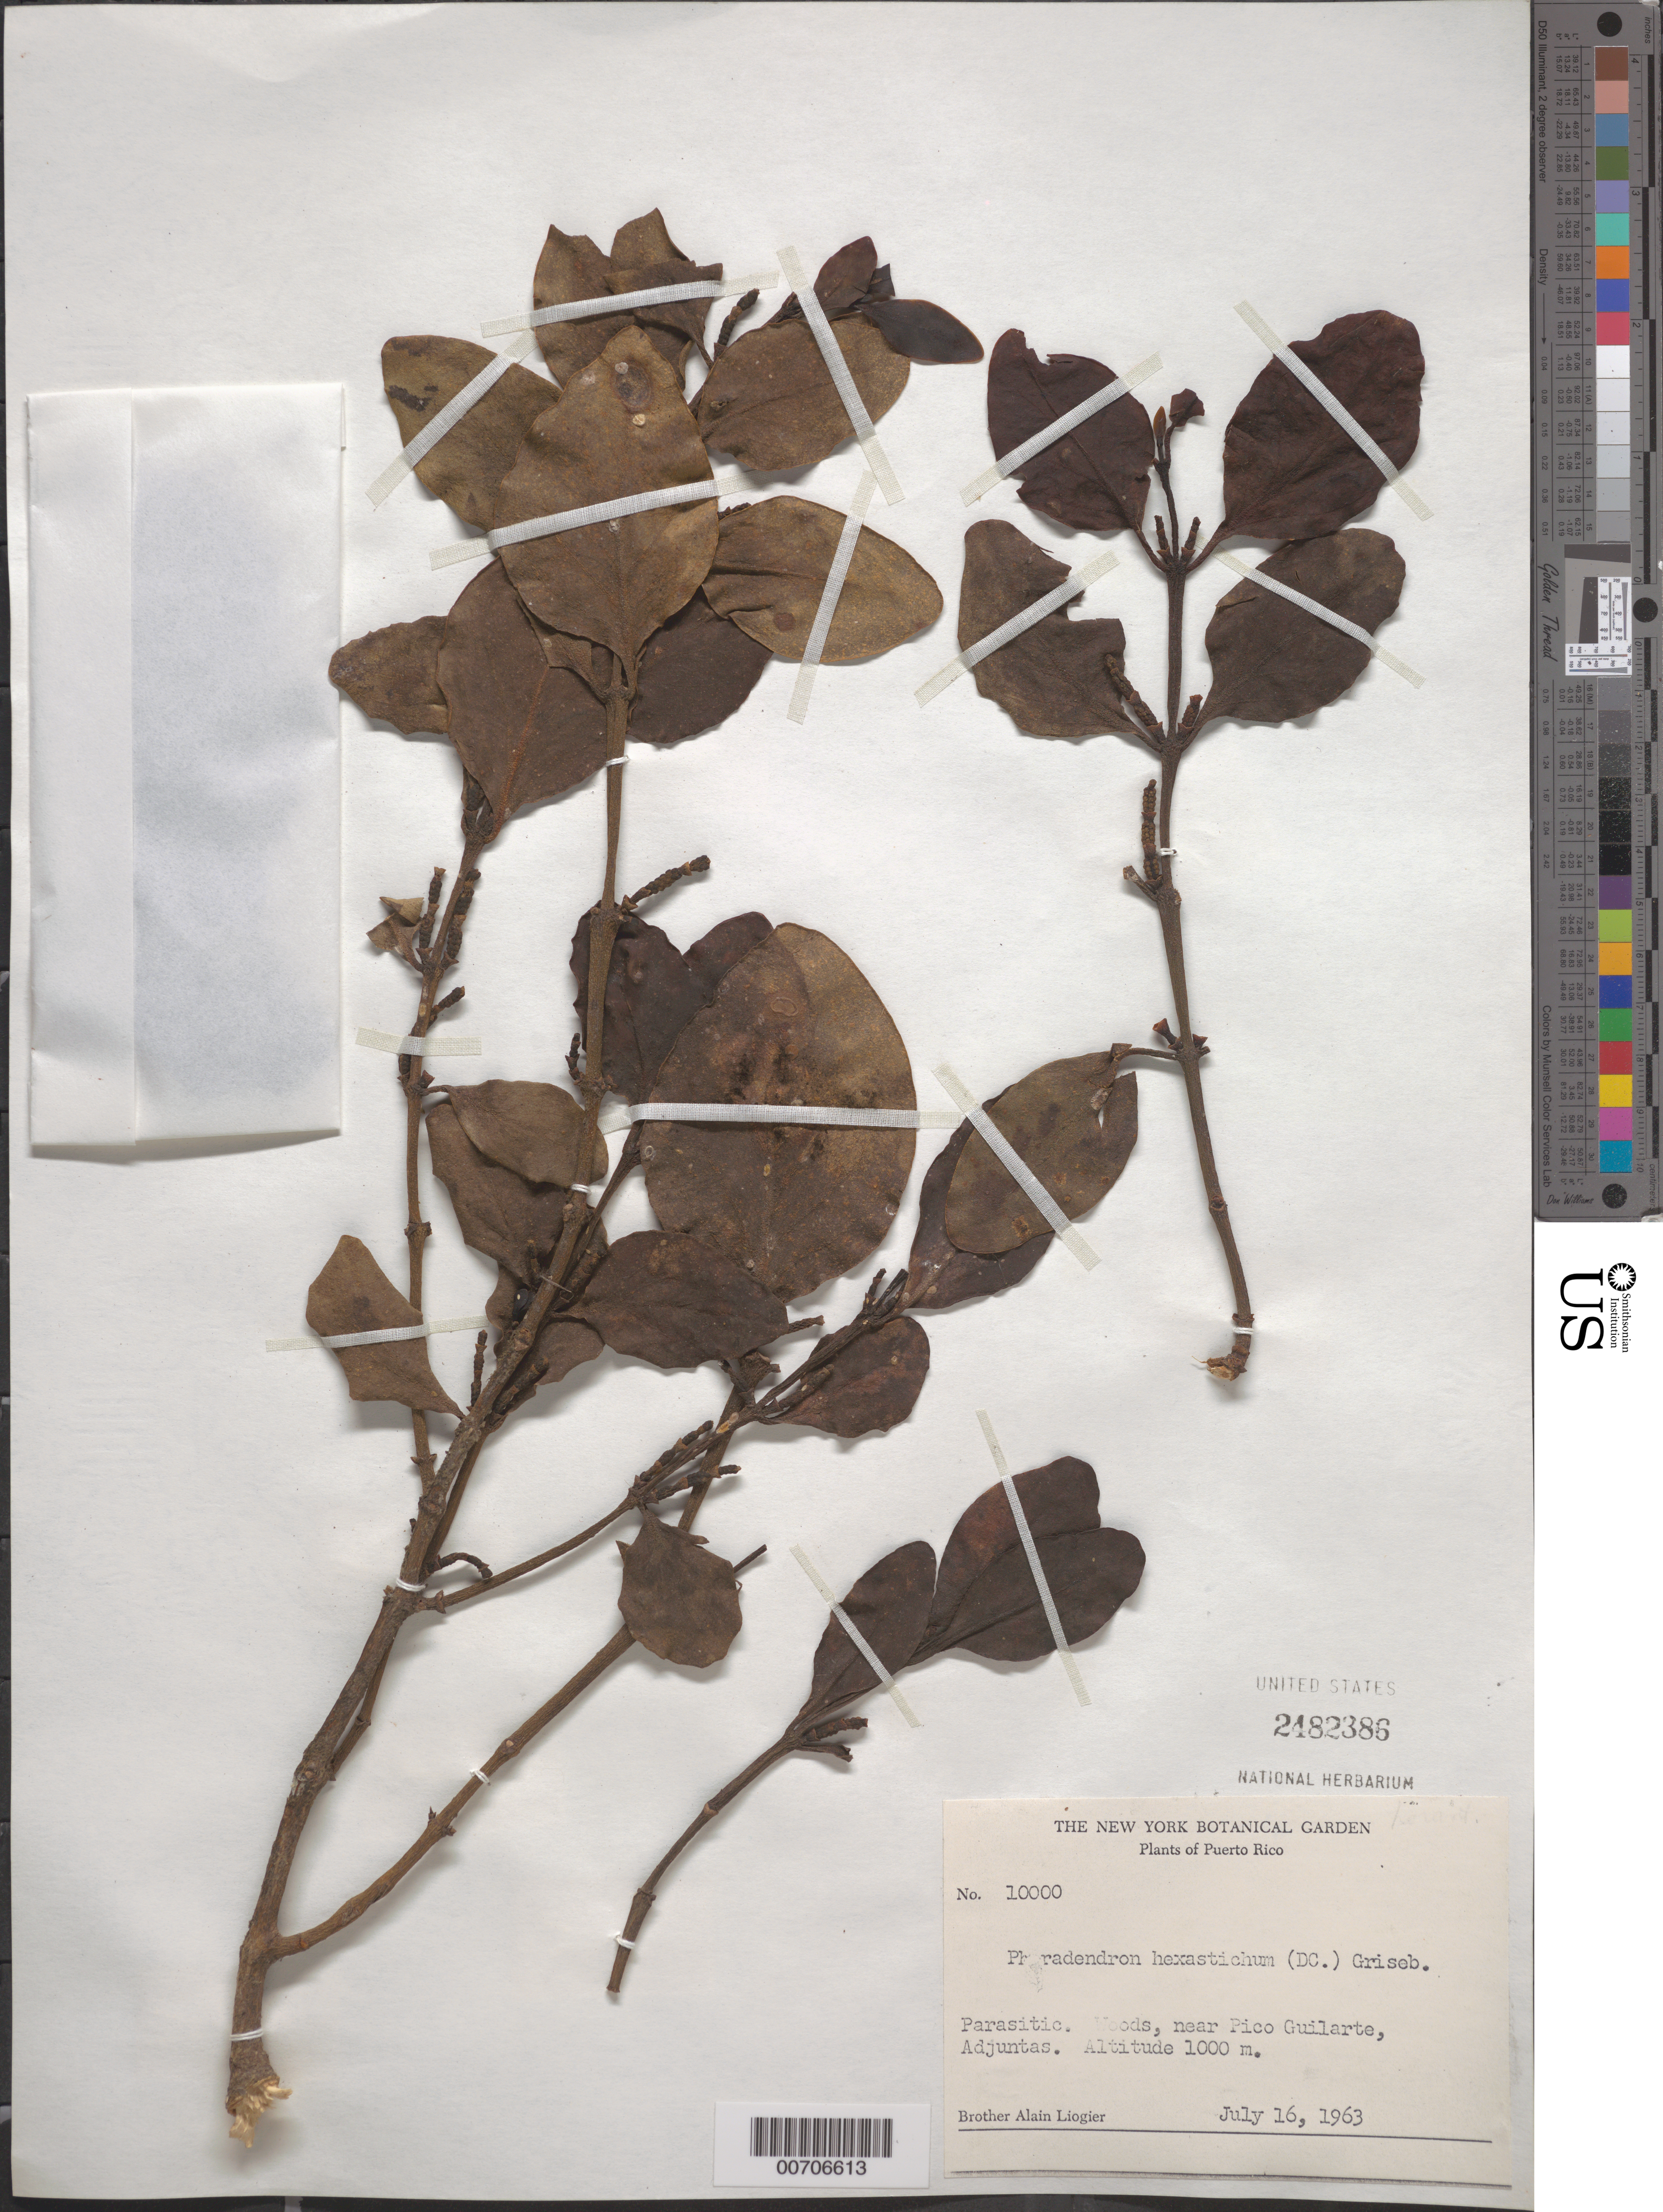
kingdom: Plantae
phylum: Tracheophyta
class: Magnoliopsida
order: Santalales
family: Viscaceae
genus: Phoradendron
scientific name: Phoradendron hexastichum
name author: (DC.) Griseb.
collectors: A. H. Liogier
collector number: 10000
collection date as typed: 16 Jul 1963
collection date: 1963-07-16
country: Puerto Rico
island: Greater Antilles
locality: Pico Guilarte, Adjuntas, vic of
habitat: Woods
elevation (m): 1000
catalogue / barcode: US 2482386